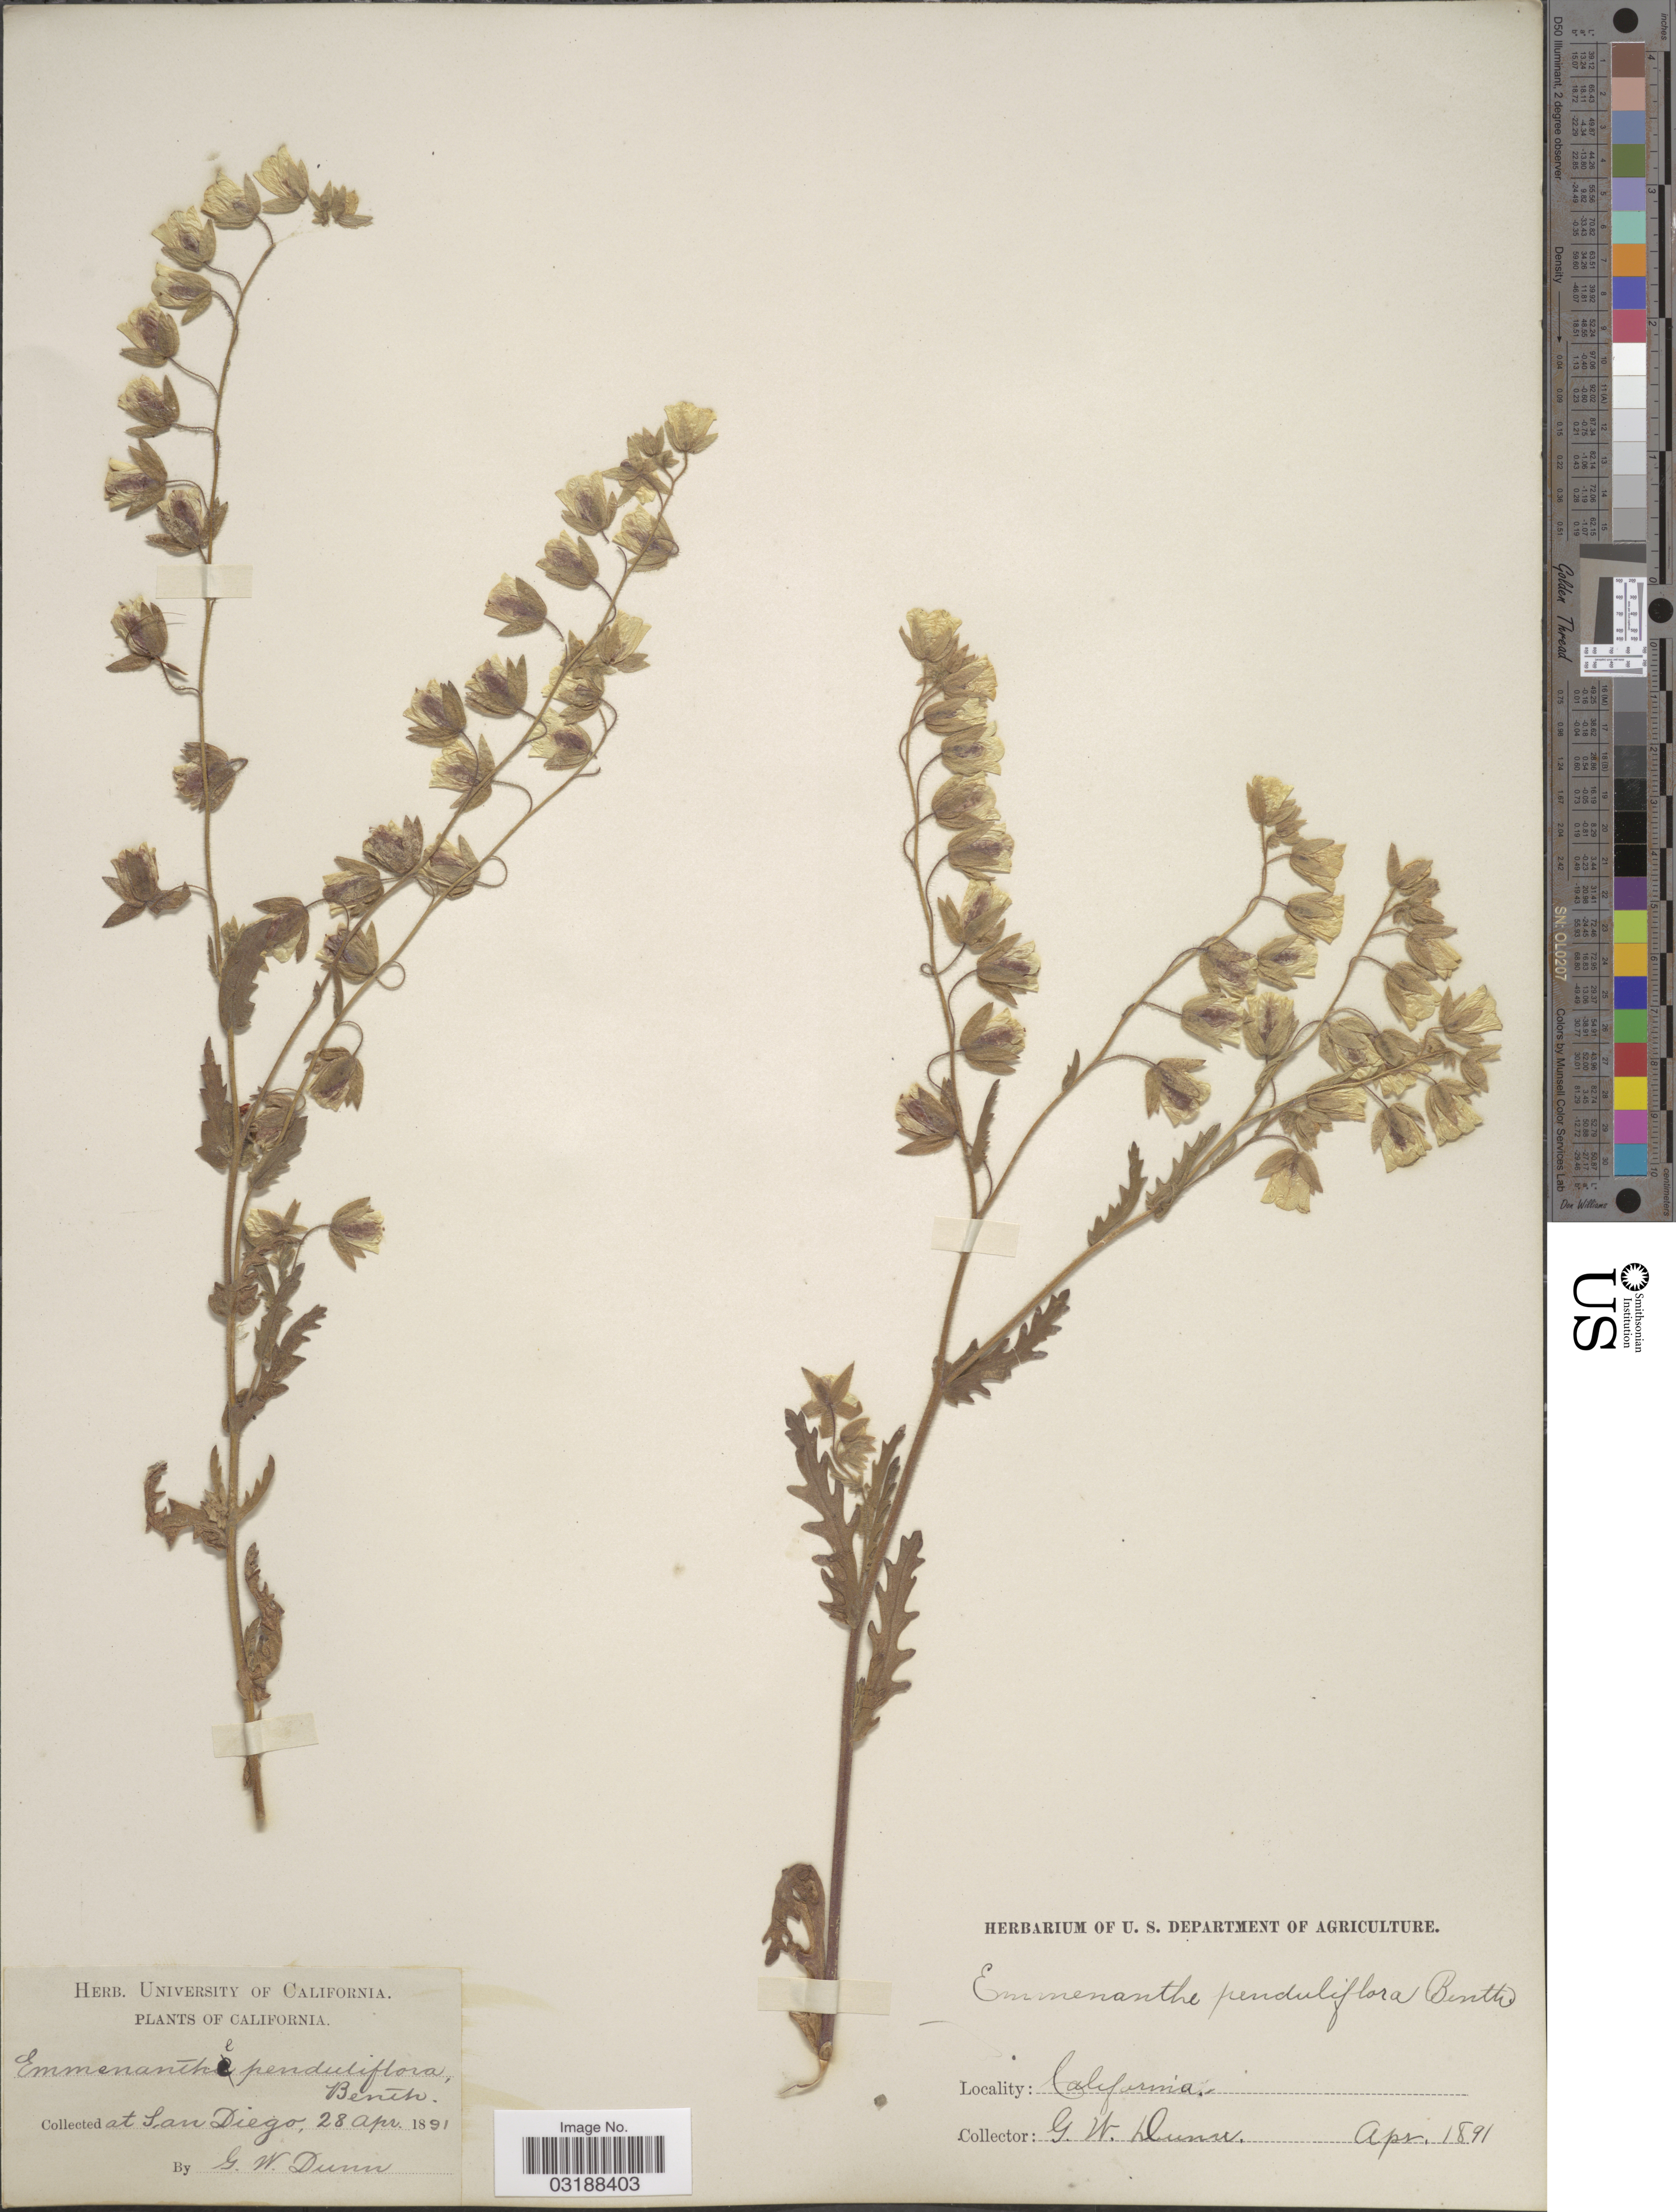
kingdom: Plantae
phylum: Tracheophyta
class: Magnoliopsida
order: Boraginales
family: Hydrophyllaceae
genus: Emmenanthe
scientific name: Emmenanthe penduliflora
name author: Benth.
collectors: G. W.Dunn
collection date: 1891-04-28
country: United States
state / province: California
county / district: San Diego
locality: San Diego.